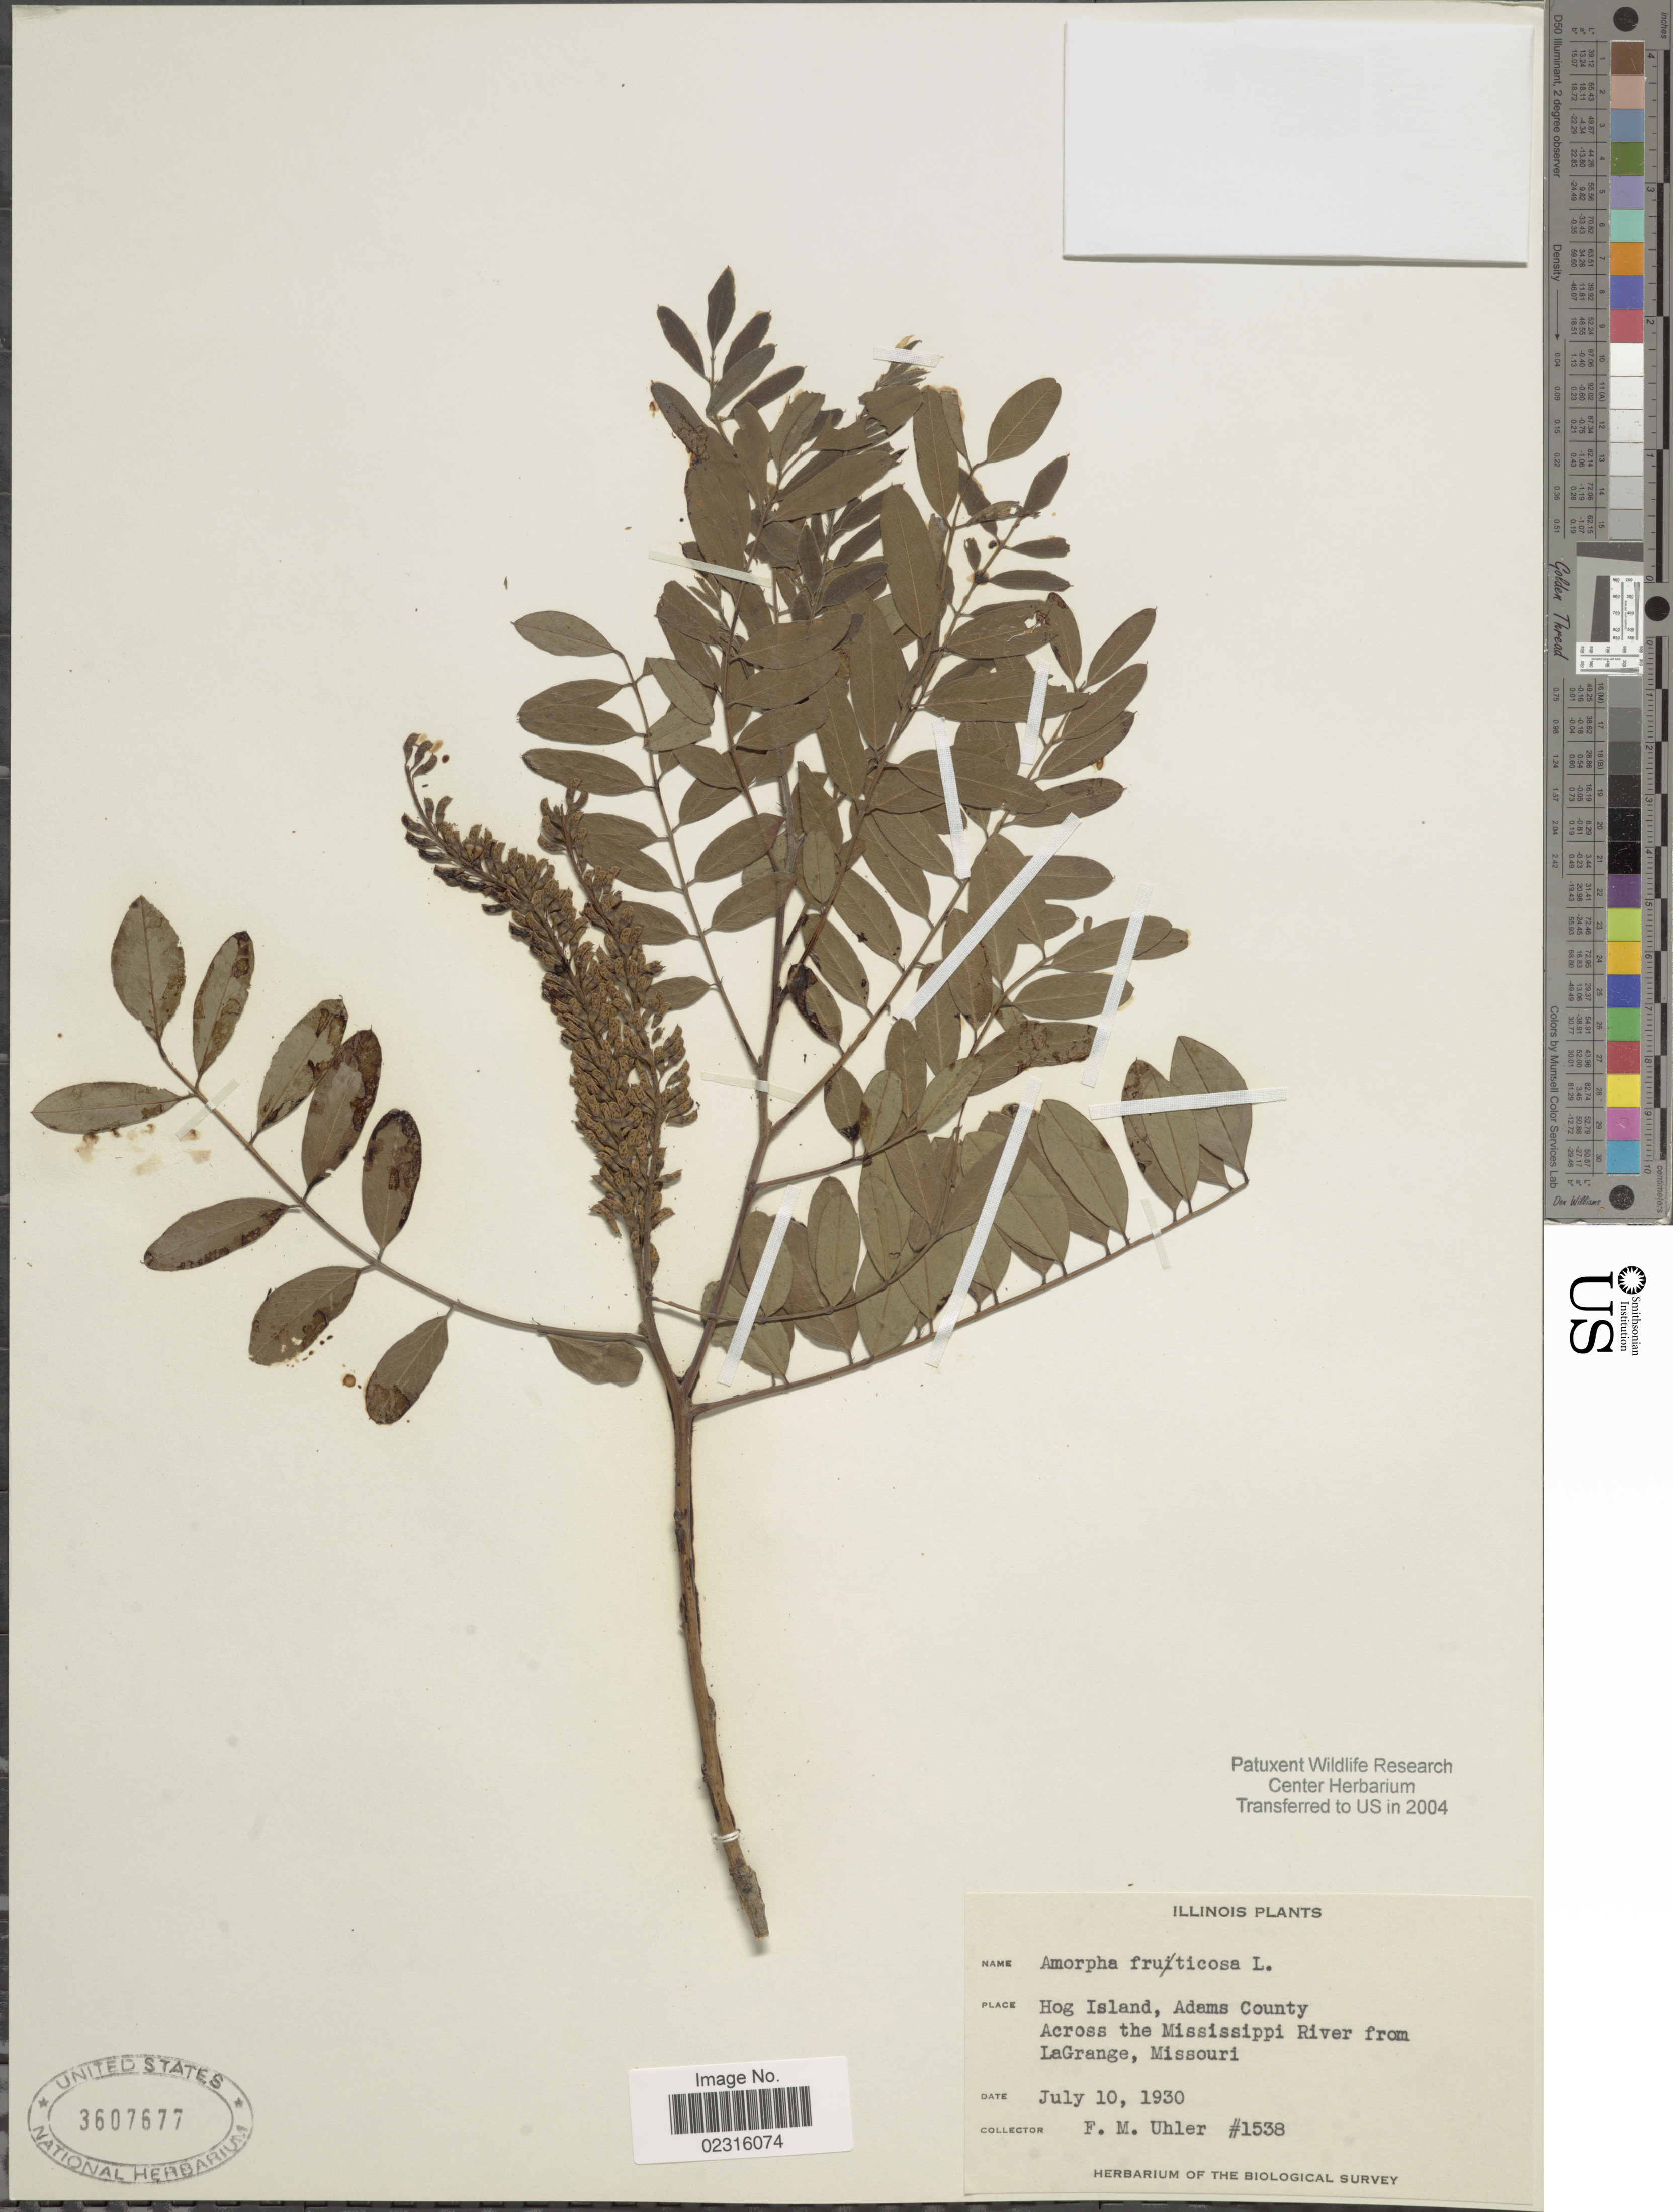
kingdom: Plantae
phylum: Tracheophyta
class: Magnoliopsida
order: Fabales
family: Fabaceae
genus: Amorpha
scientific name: Amorpha fruticosa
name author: L.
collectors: F. M. Uhler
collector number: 1538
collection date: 1930-07-10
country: United States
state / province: Missouri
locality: Hog Island, Adams County, across the Mississippi River from LaGrange, Missouri [unsure placement].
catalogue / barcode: US 3607677